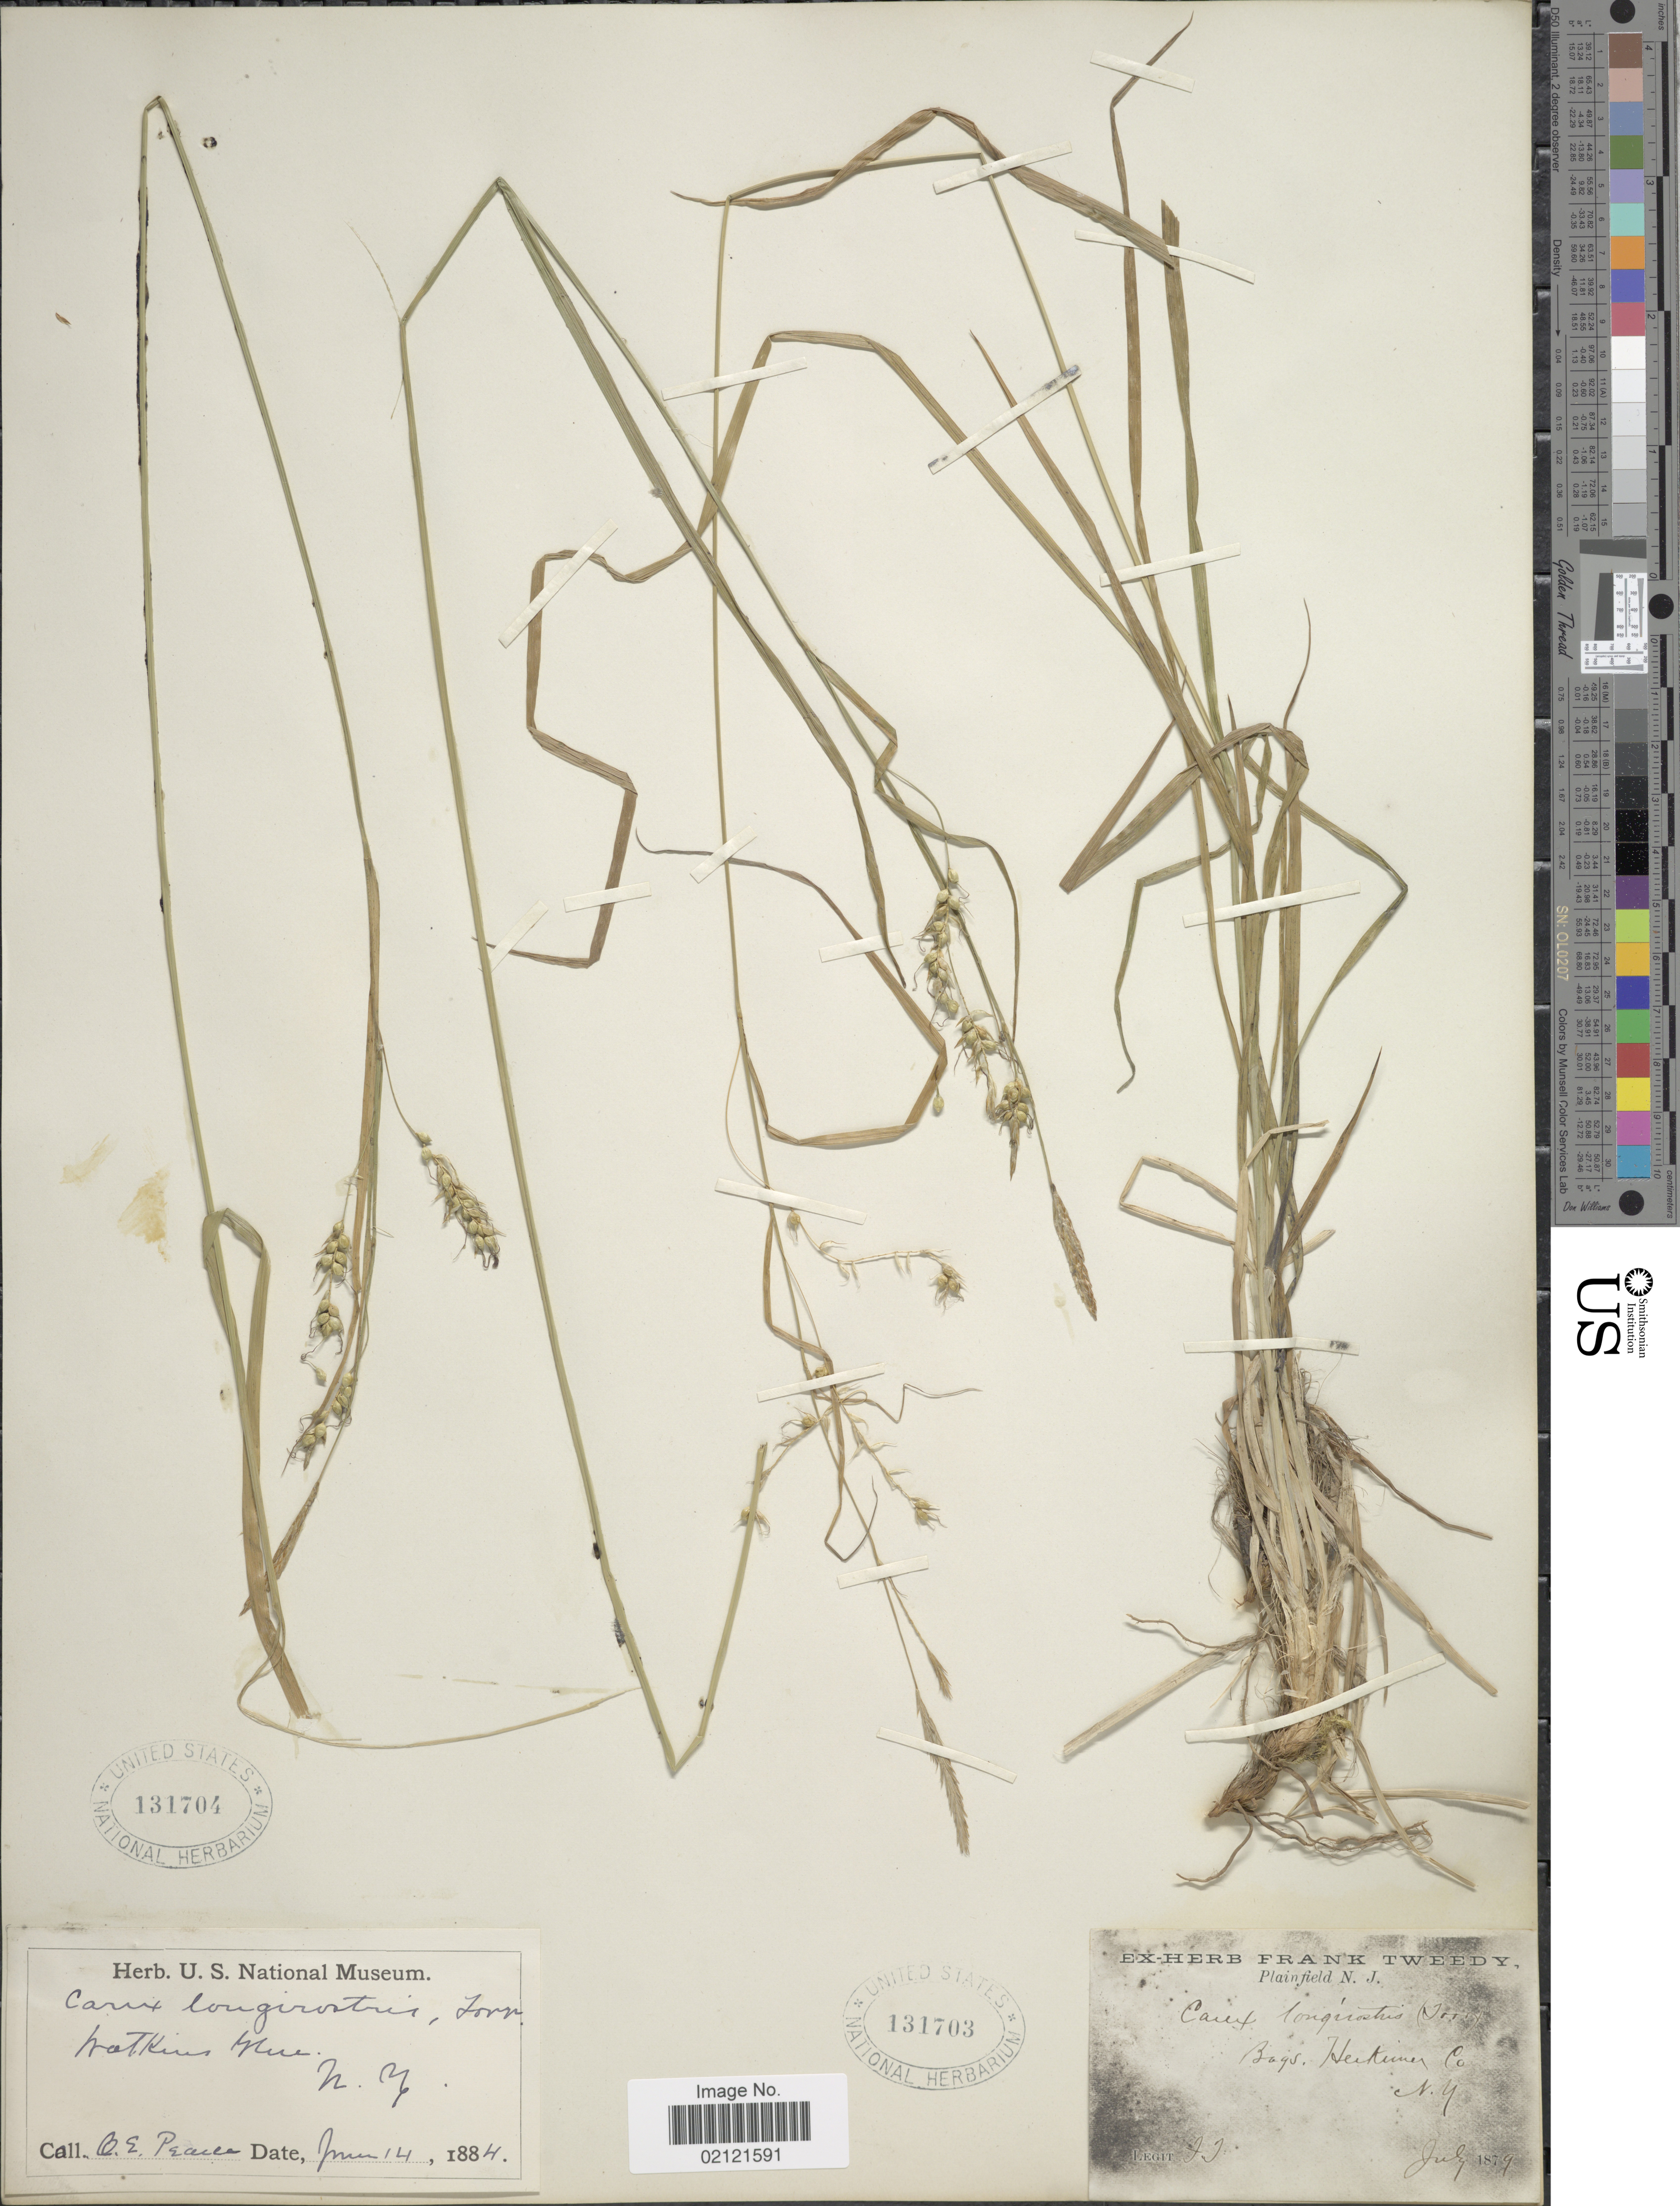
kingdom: Plantae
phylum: Tracheophyta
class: Liliopsida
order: Poales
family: Cyperaceae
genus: Carex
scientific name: Carex sprengelii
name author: Dewey ex Spreng.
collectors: O. E. Pearce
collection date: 1884-06-14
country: United States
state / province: New York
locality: Watkins Glen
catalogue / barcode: US 131704